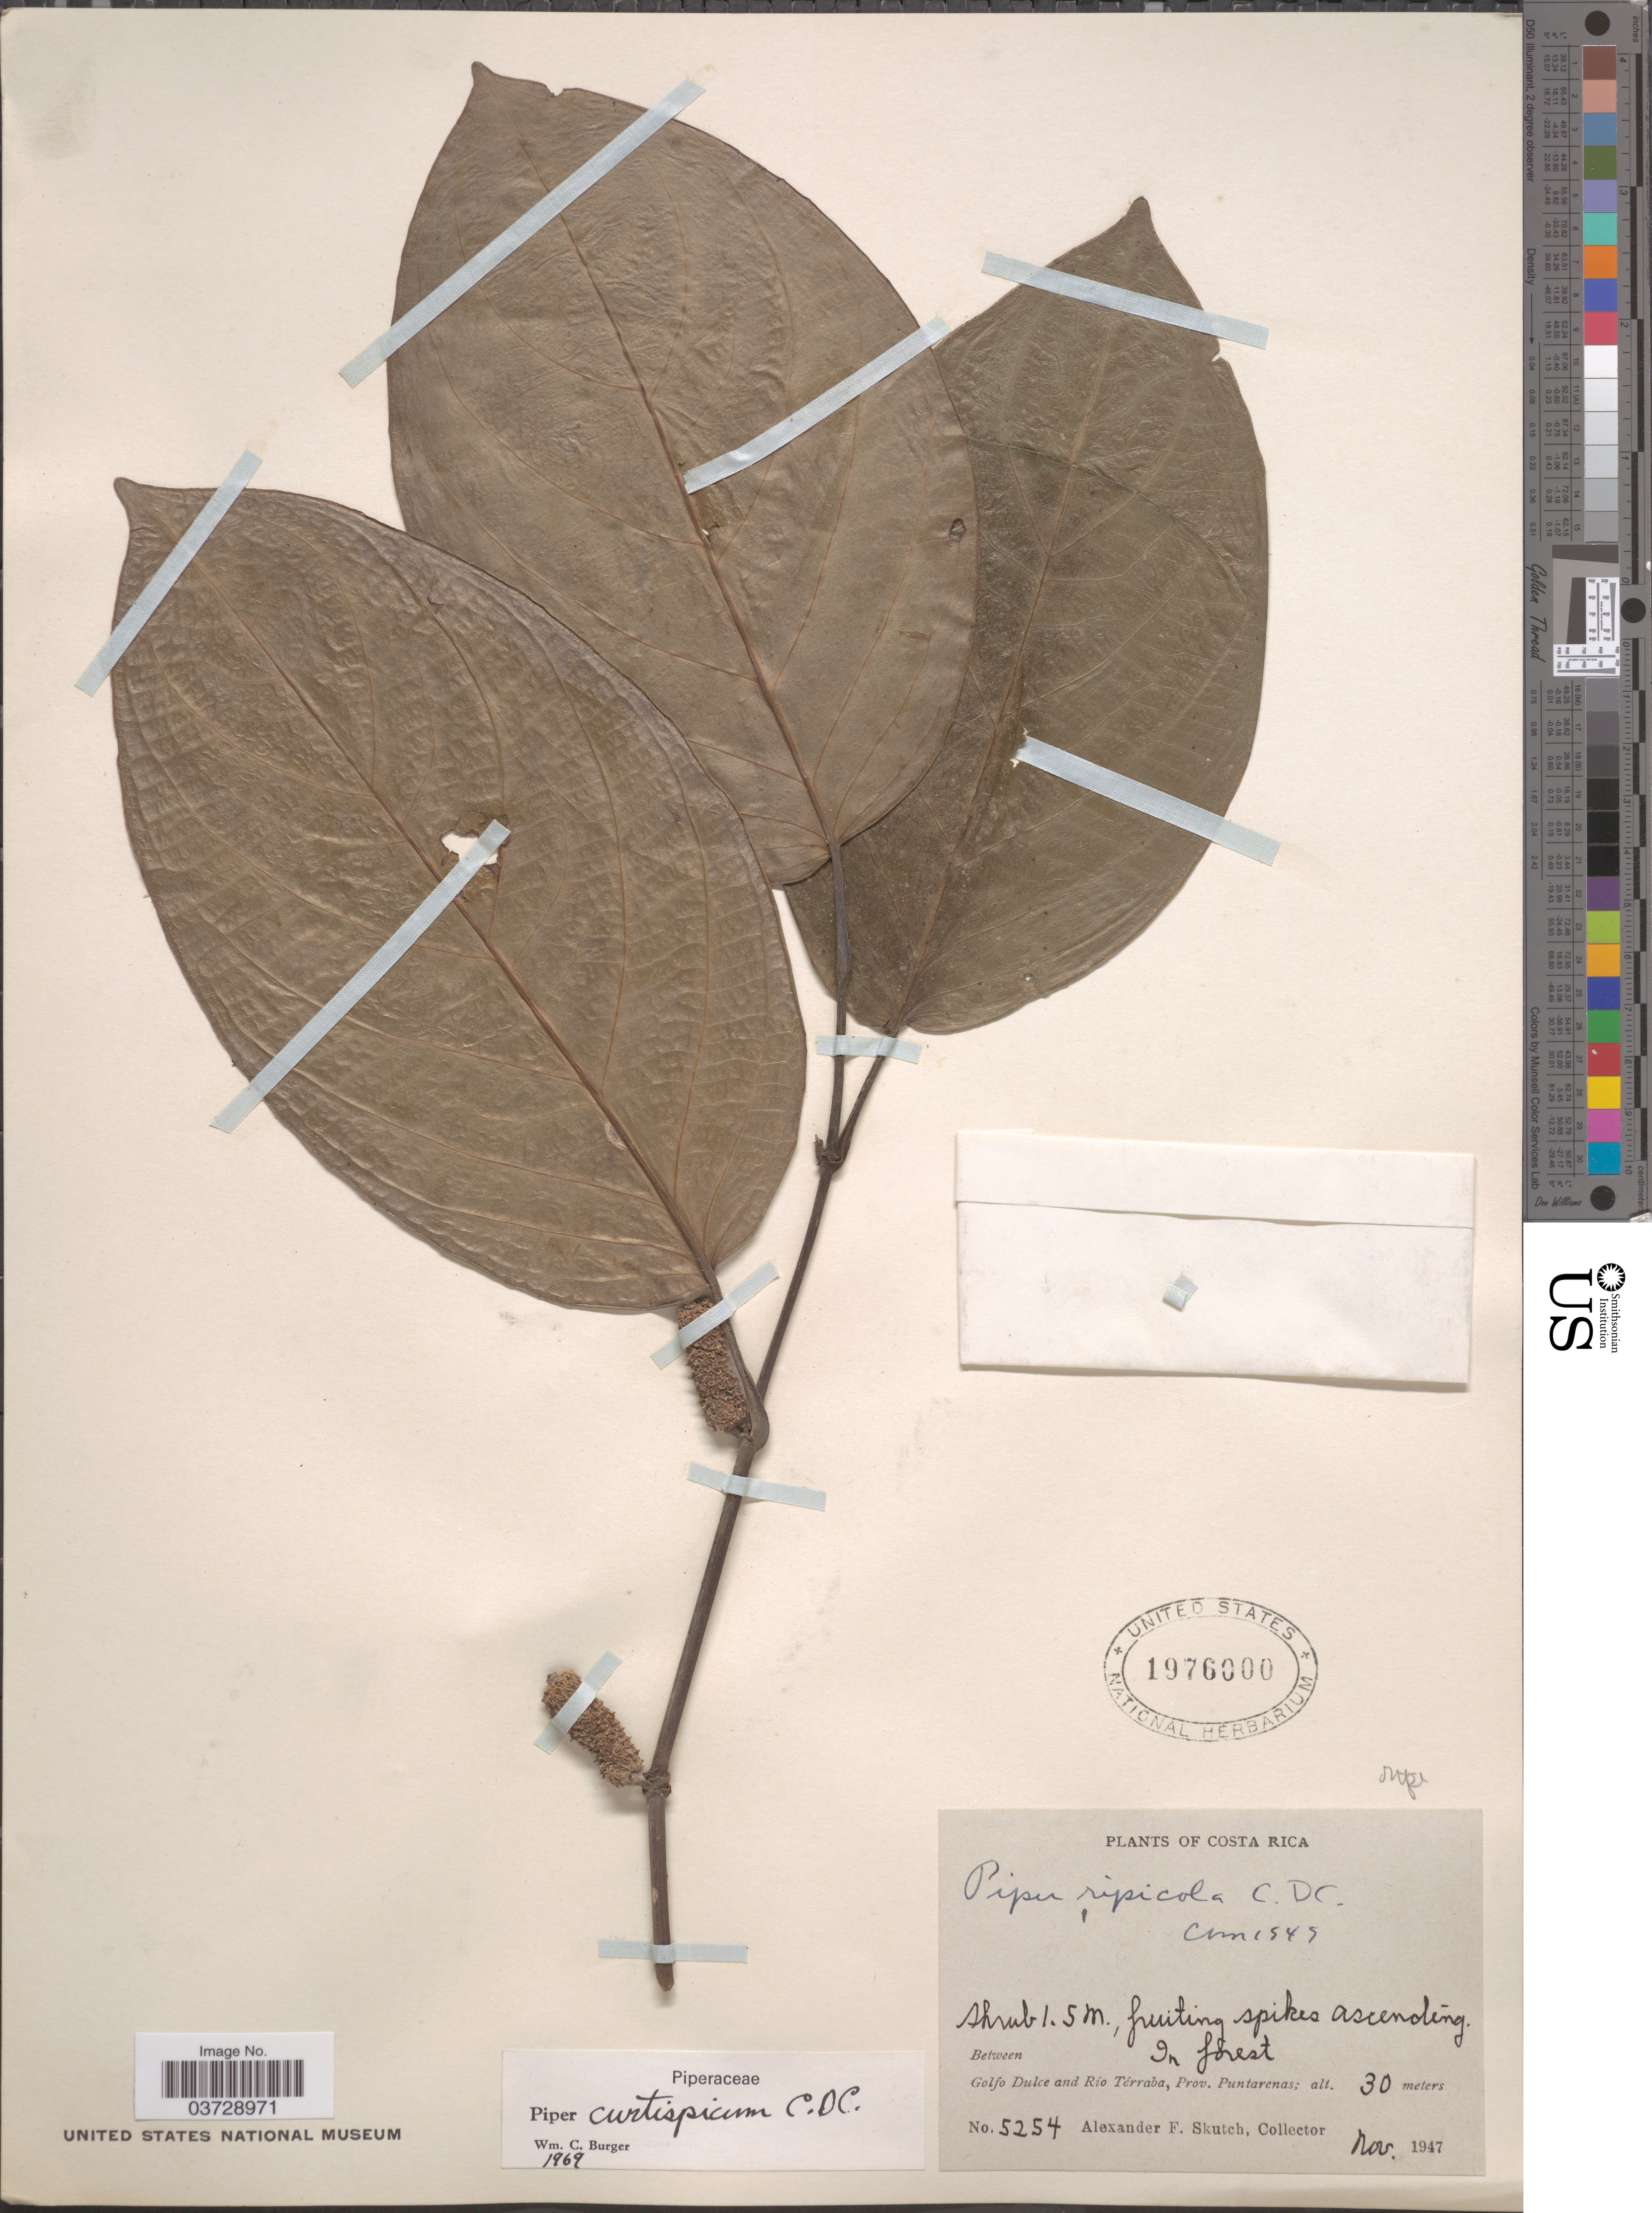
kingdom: Plantae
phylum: Tracheophyta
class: Magnoliopsida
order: Piperales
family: Piperaceae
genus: Piper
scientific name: Piper curtispicum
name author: C. DC. in Pittier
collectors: A. F. Skutch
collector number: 5254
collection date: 1947-11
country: Costa Rica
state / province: Puntarenas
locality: Between Golfo Dulce and Río Térraba.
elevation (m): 30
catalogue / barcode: US 1976000